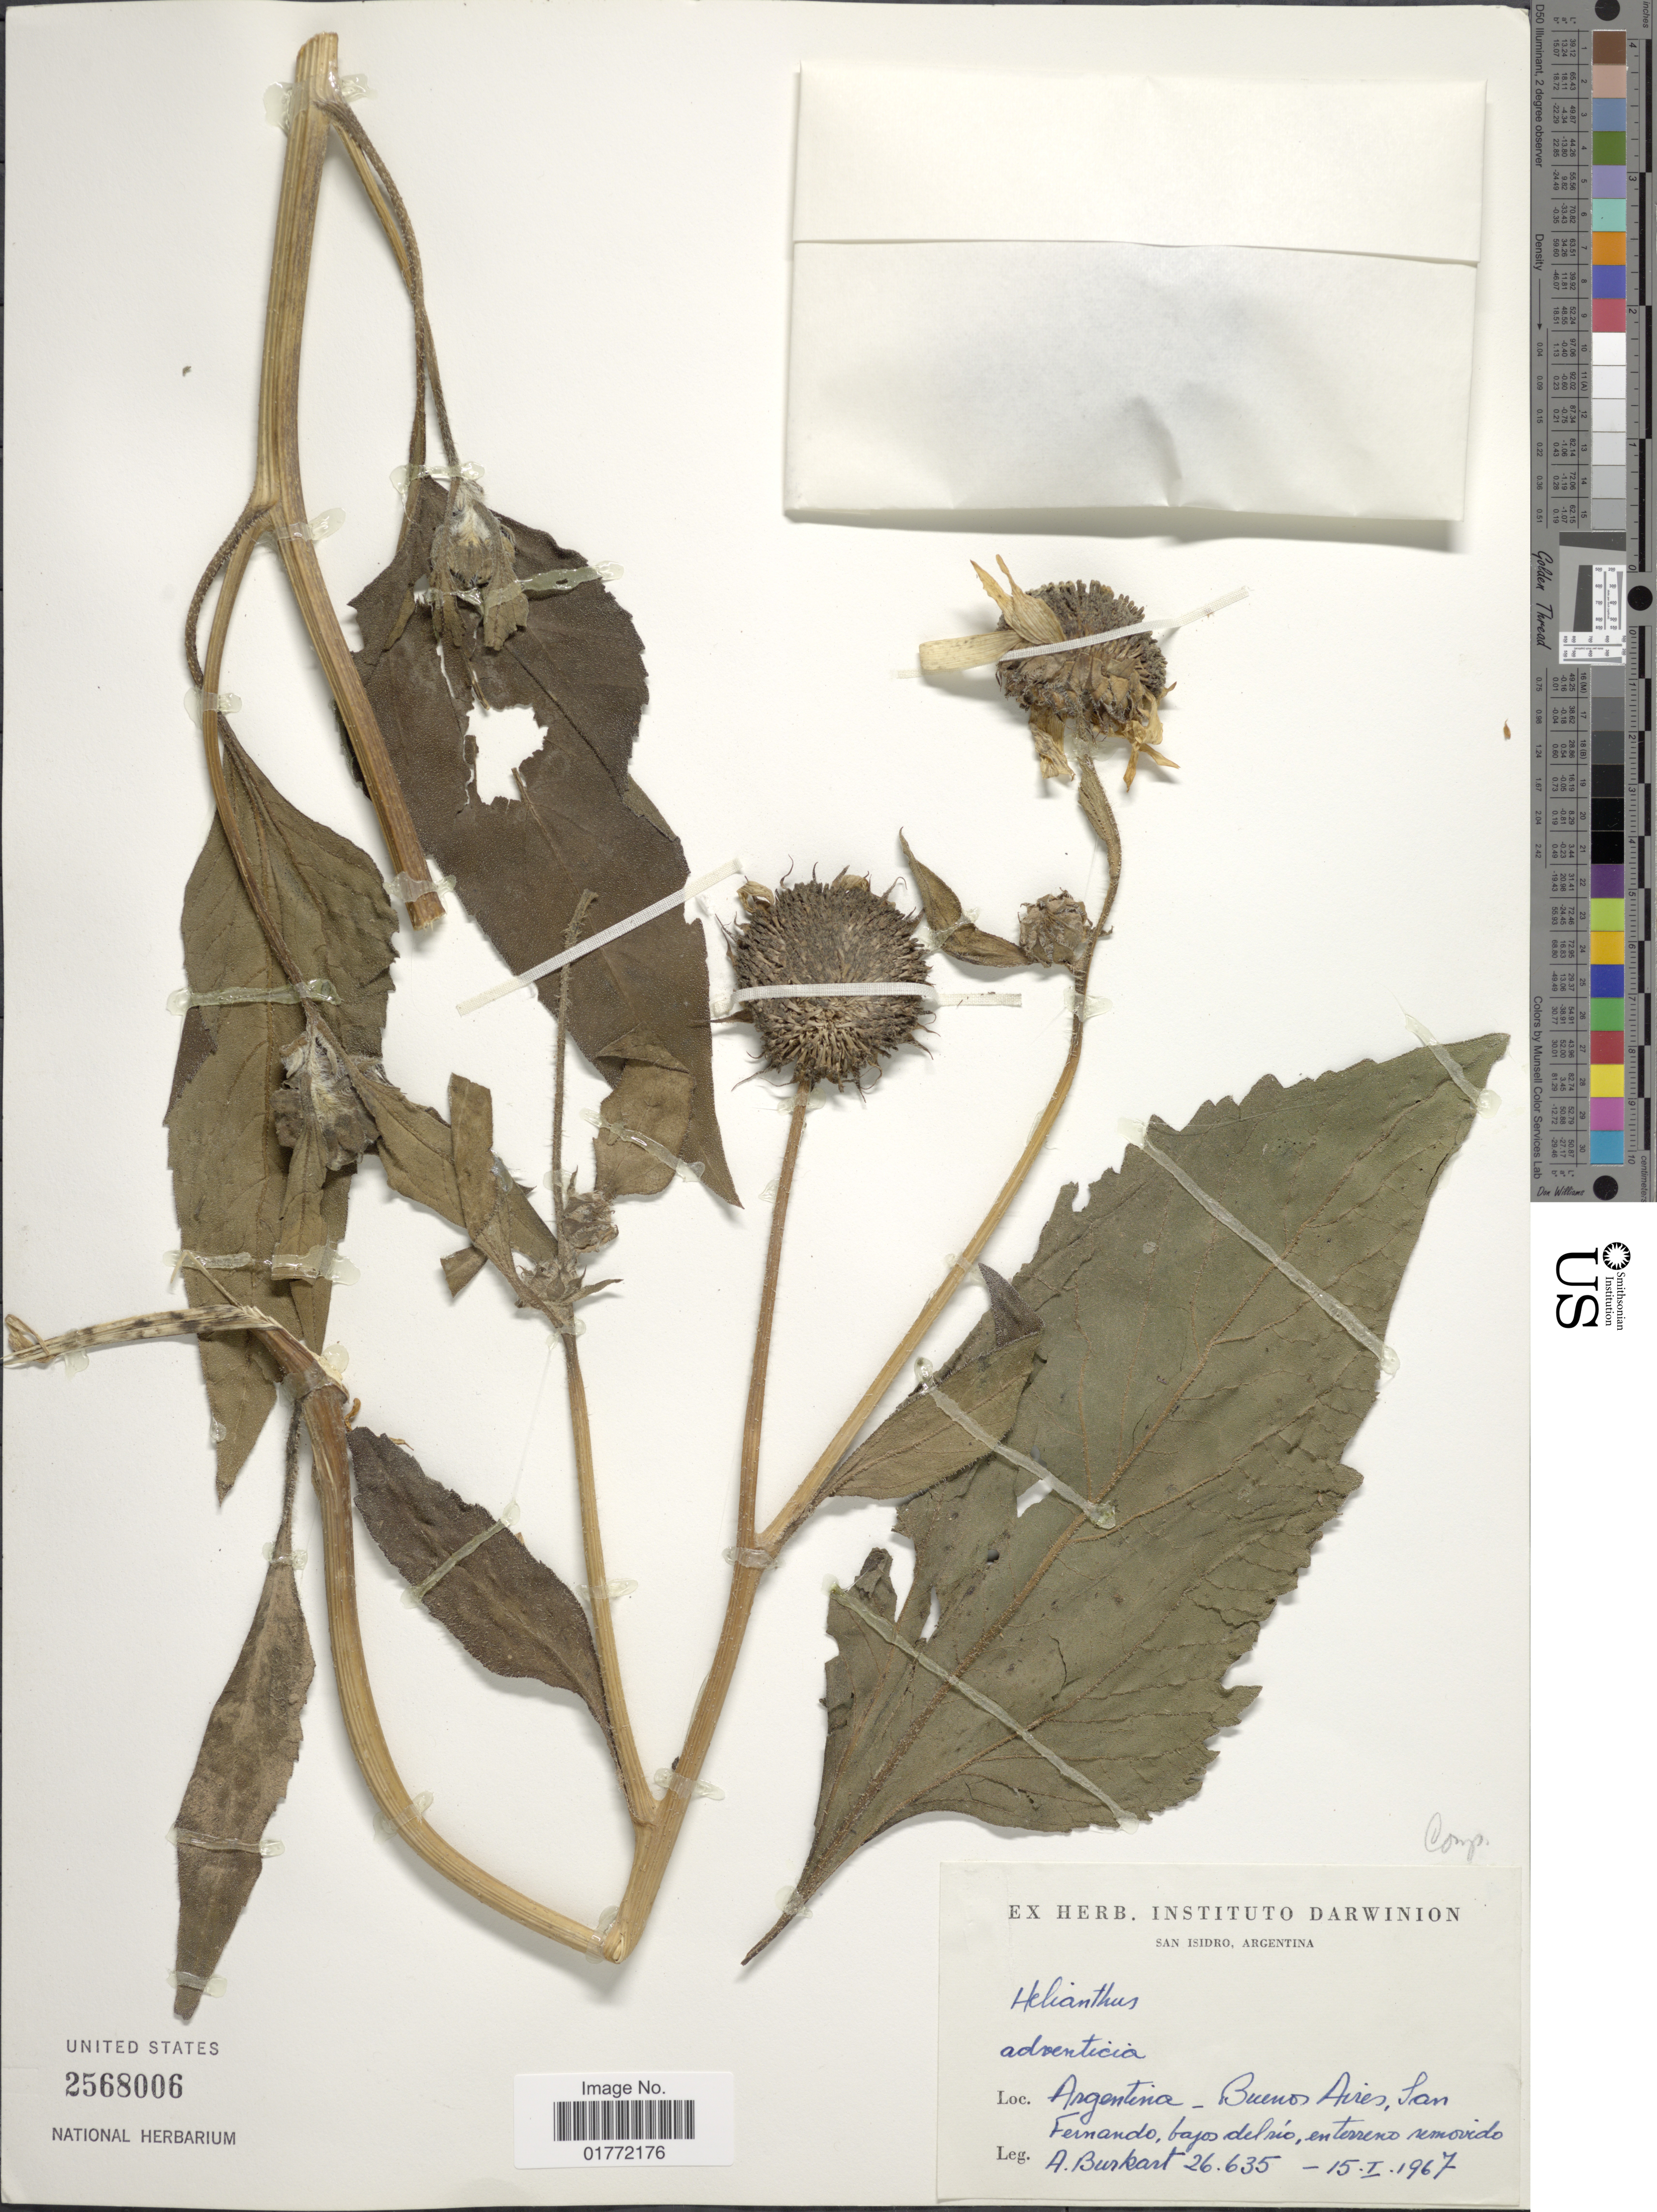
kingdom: Plantae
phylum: Tracheophyta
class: Magnoliopsida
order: Asterales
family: Asteraceae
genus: Helianthus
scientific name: Helianthus annuus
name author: L.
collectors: A. E. Burkart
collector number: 26635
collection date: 1967-01-15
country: Argentina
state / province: Buenos Aires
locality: San Fernando, bajos del Rio.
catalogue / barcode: US 2568006